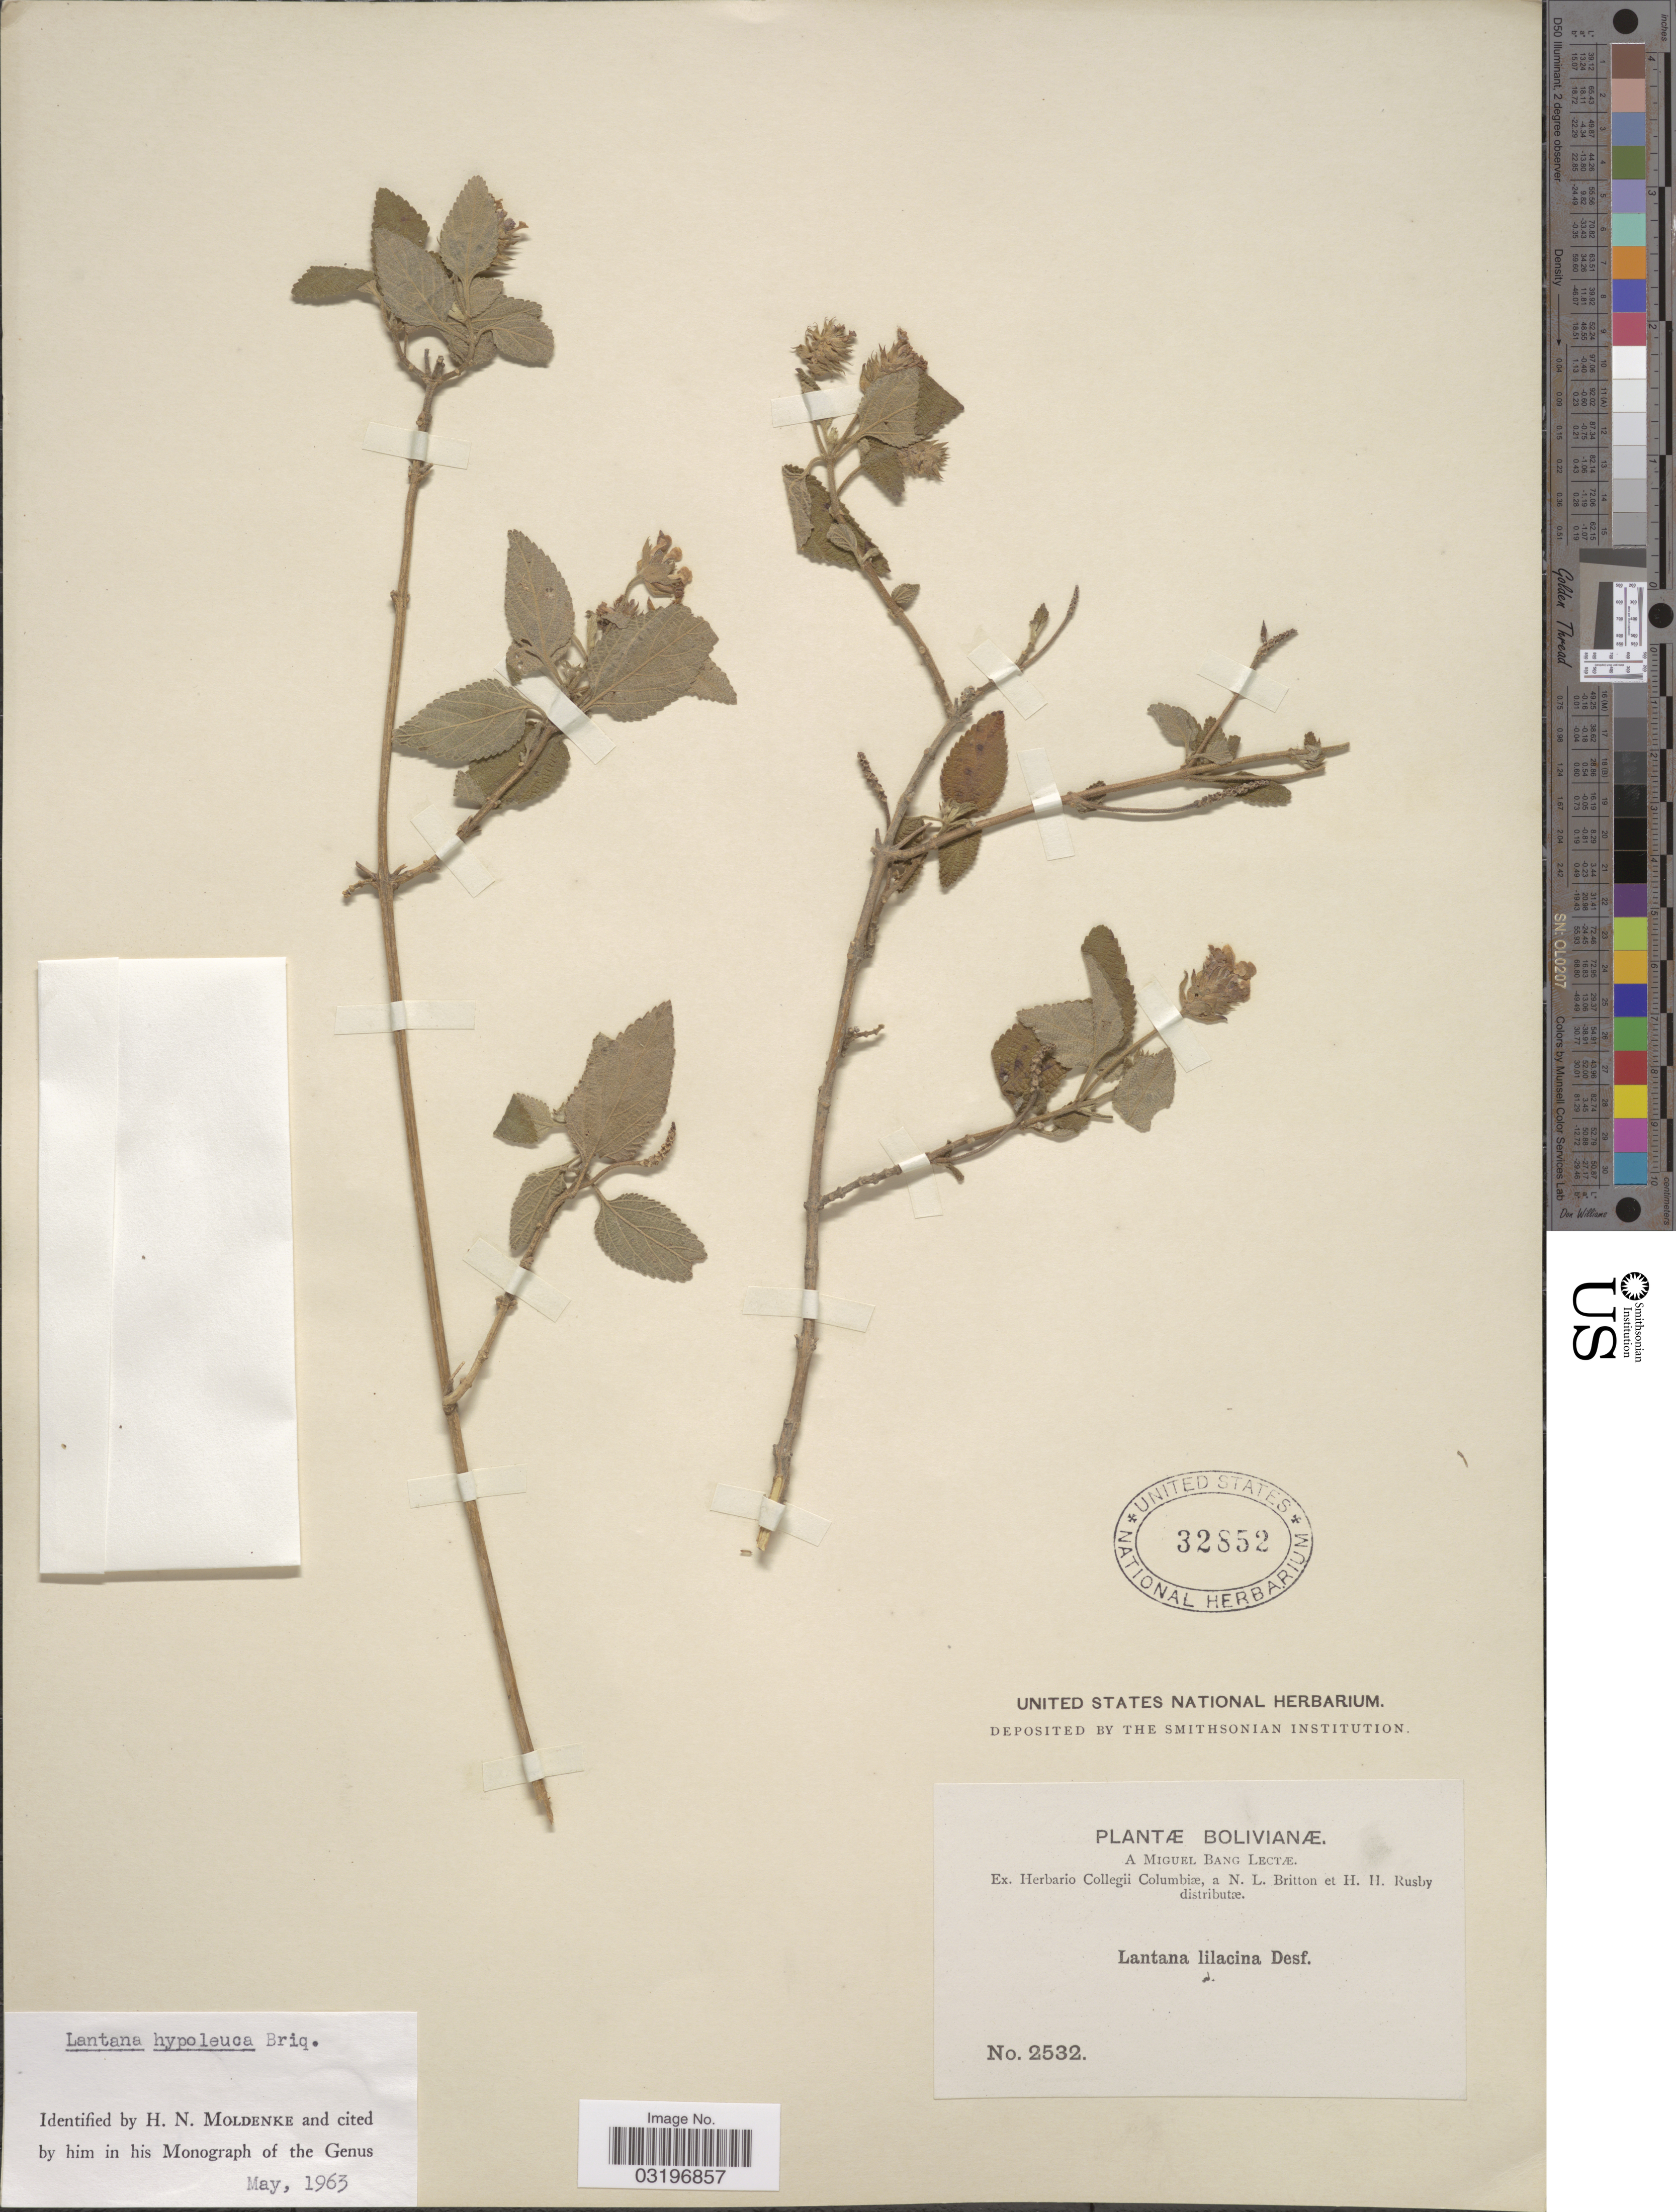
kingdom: Plantae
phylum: Tracheophyta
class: Magnoliopsida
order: Lamiales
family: Verbenaceae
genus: Lantana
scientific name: Lantana hypoleuca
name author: Briq.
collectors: M. Bang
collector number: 2532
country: Bolivia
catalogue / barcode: US 32852